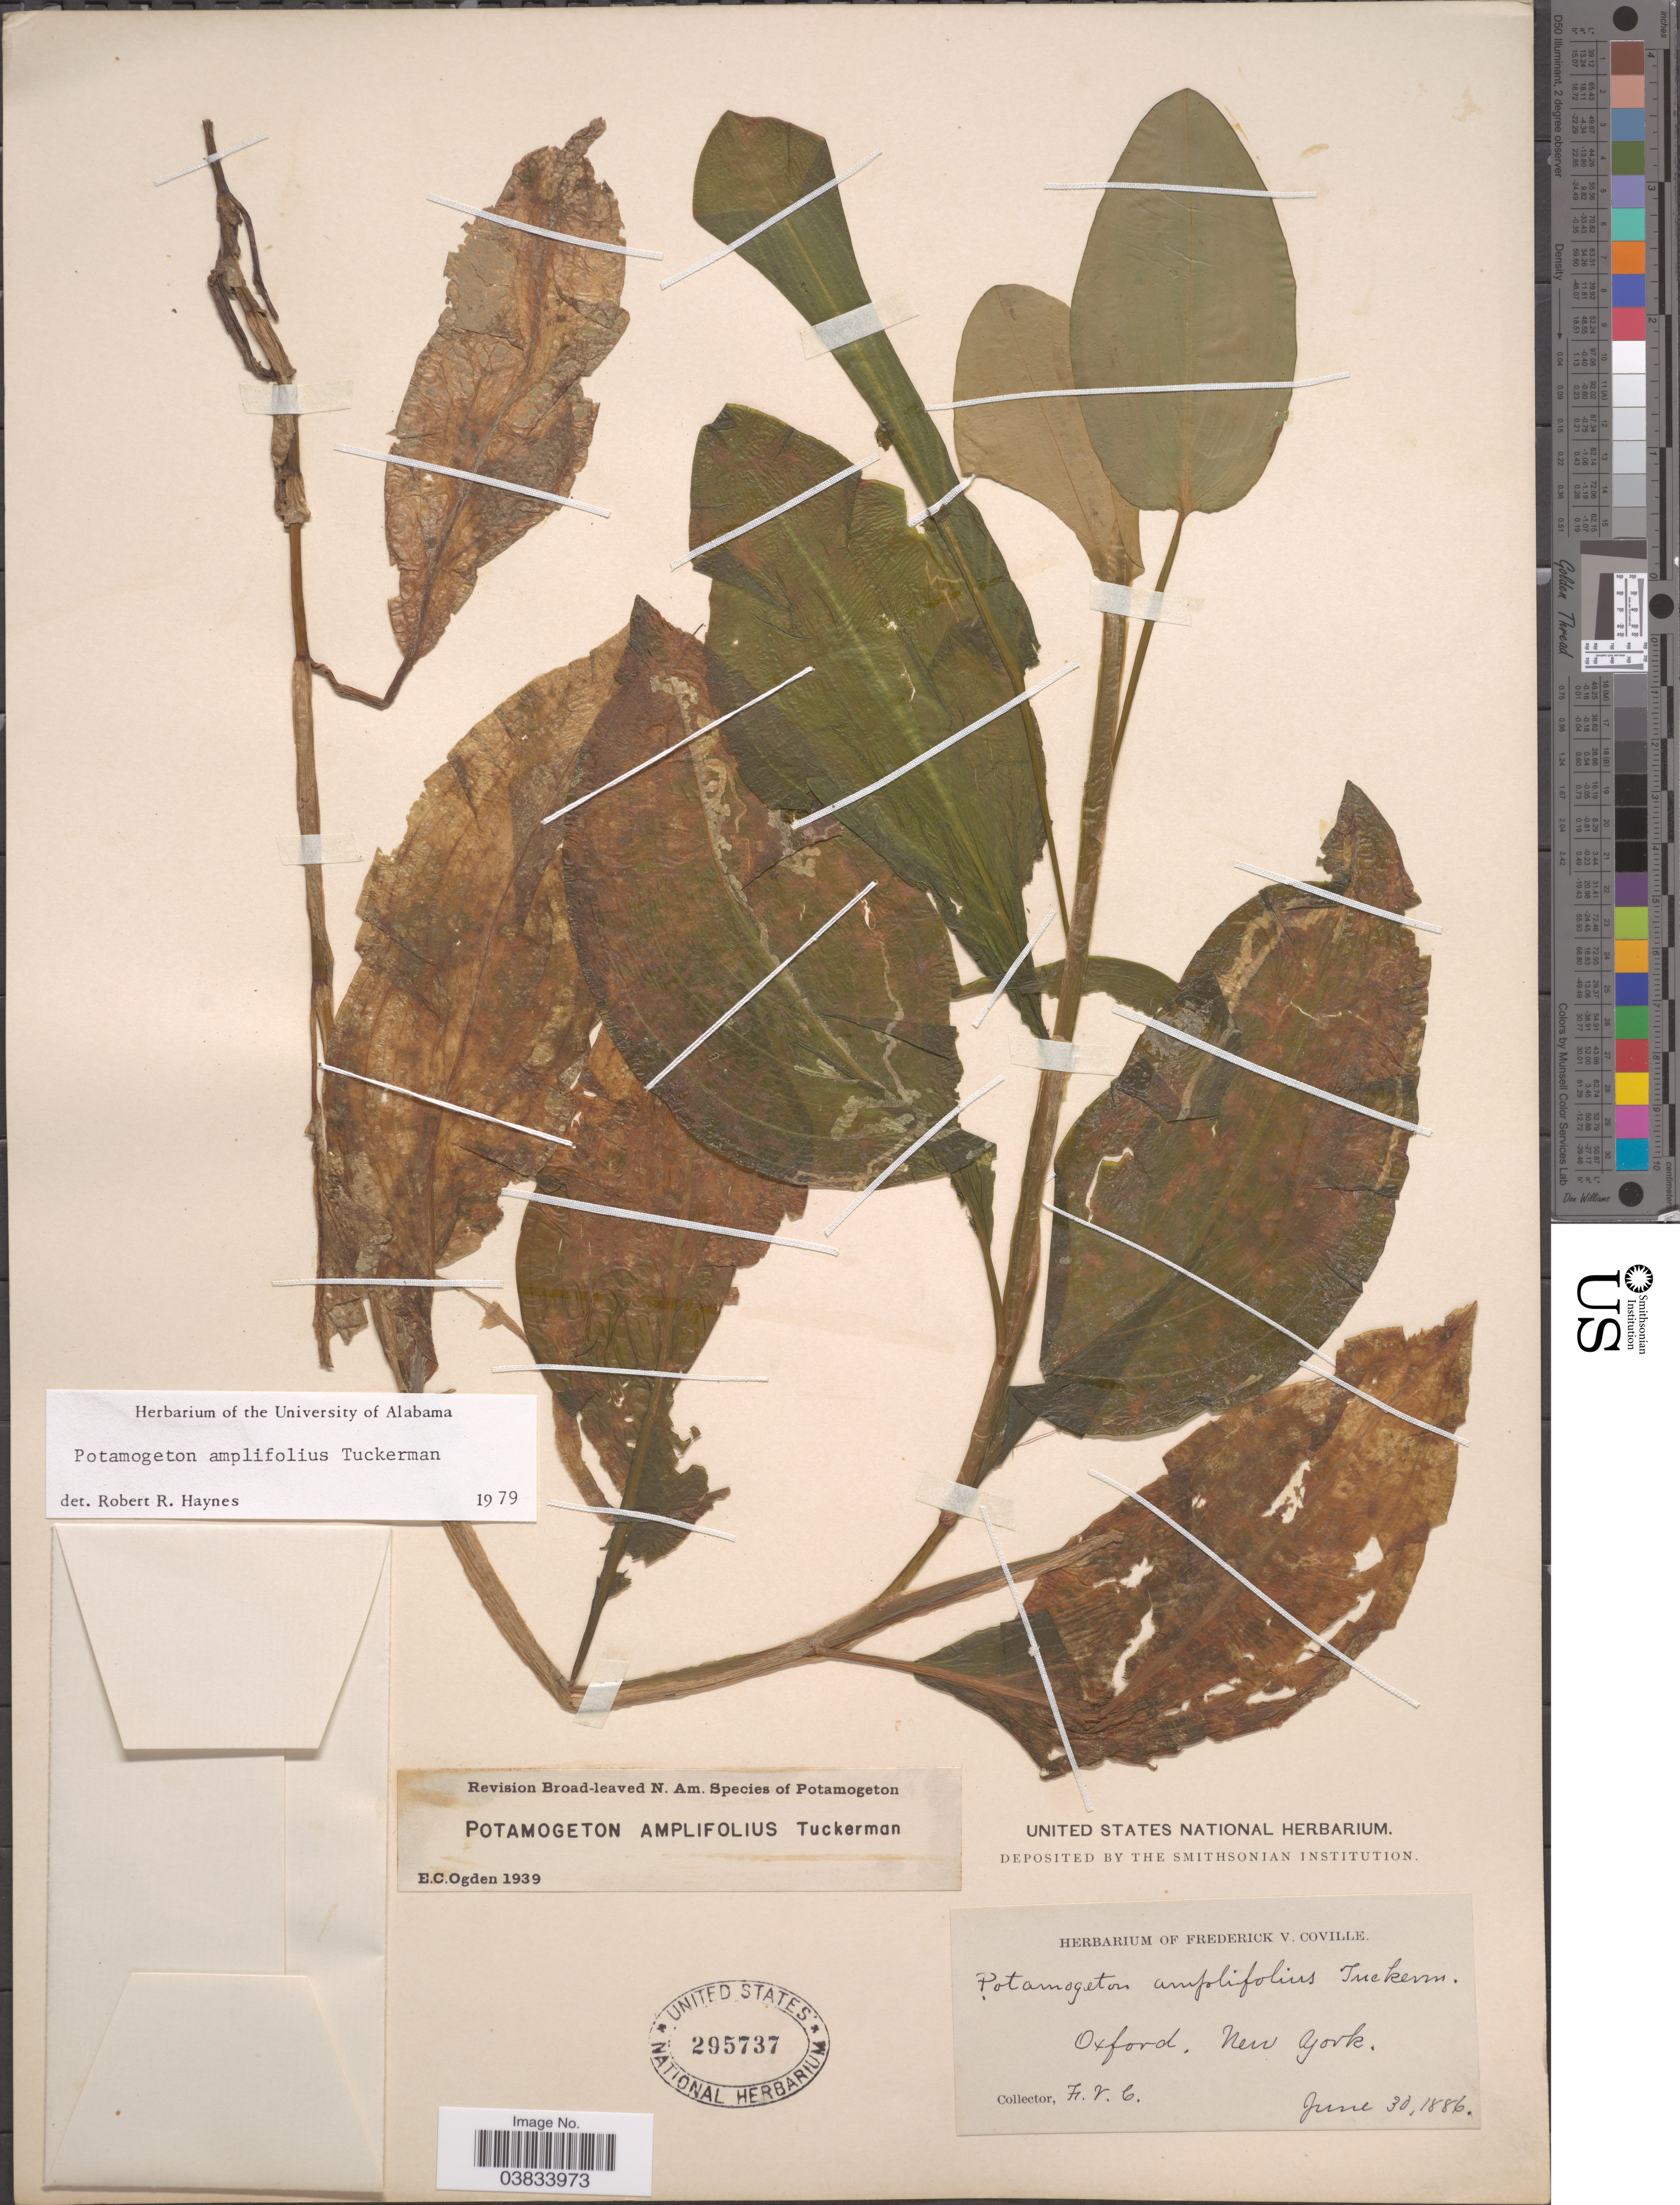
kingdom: Plantae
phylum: Tracheophyta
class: Liliopsida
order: Alismatales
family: Potamogetonaceae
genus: Potamogeton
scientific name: Potamogeton amplifolius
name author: Tuckerm.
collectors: F. V. Coville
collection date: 1886-06-30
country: United States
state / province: New York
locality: Oxford.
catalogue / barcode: US 295737